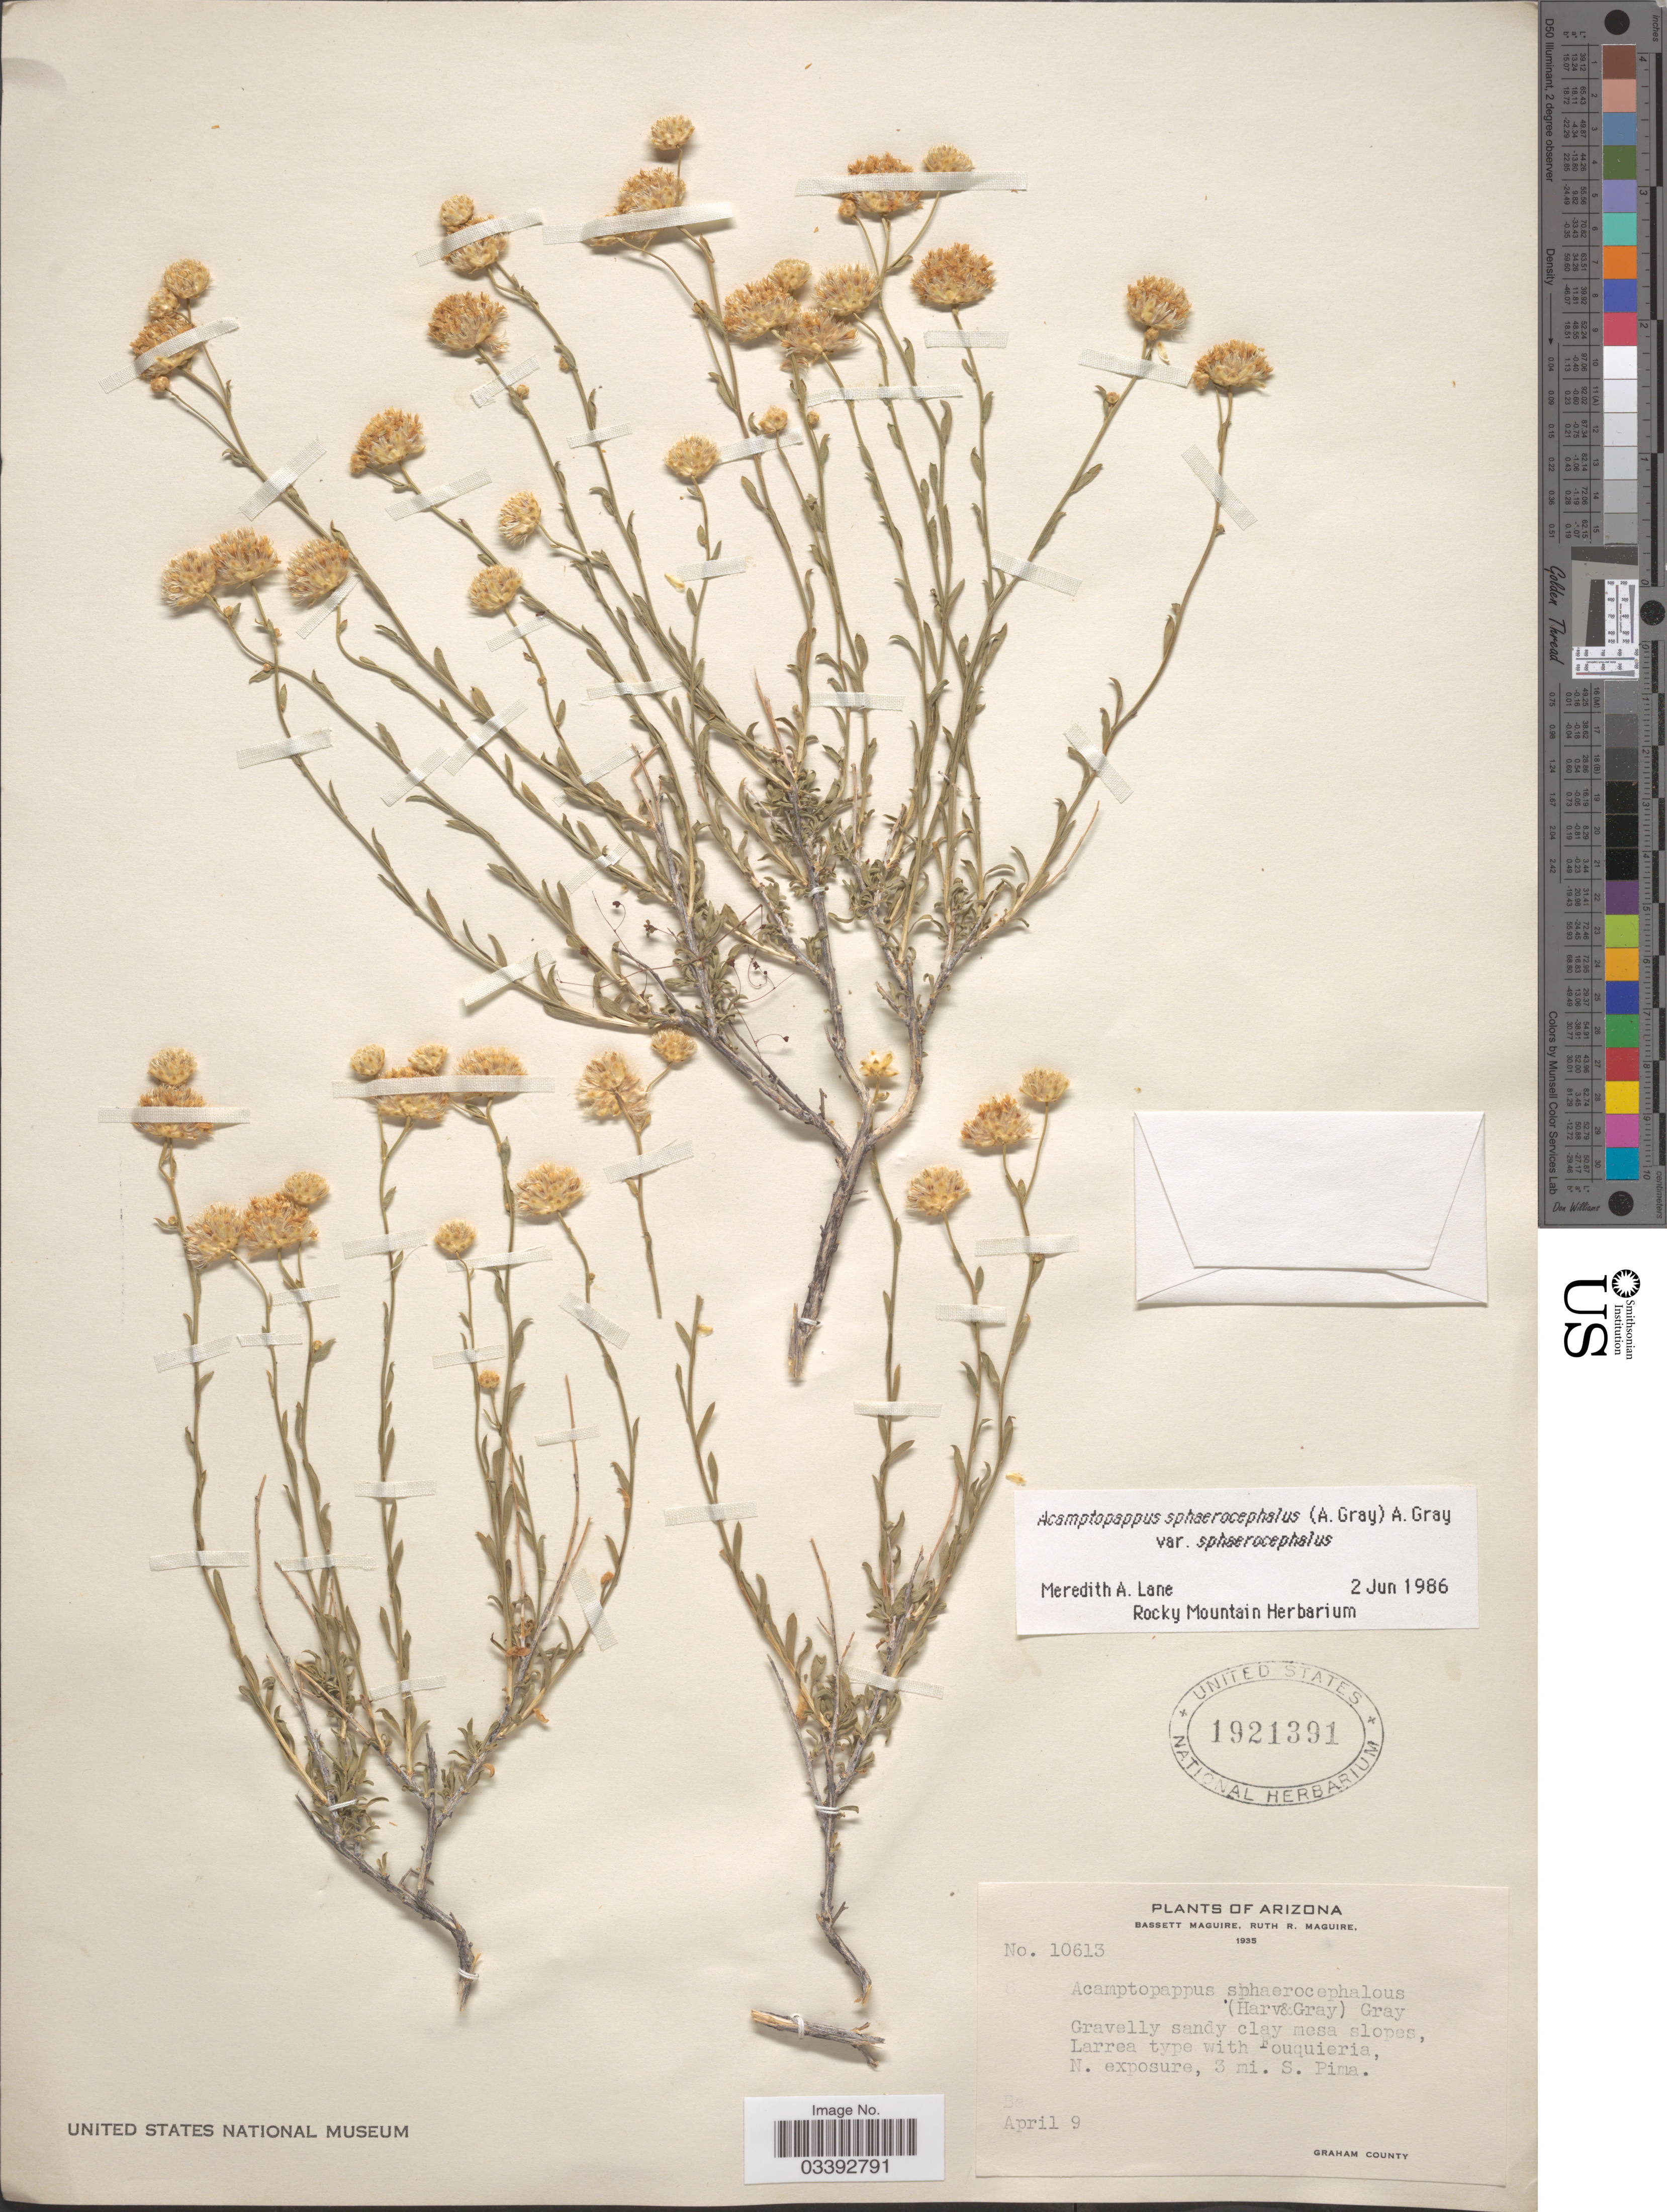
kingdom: Plantae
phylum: Tracheophyta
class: Magnoliopsida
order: Asterales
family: Asteraceae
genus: Acamptopappus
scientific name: Acamptopappus sphaerocephalus var. sphaerocephalus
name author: A. Gray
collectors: B. Maguire & R. R. Maguire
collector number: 10613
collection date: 1935-04-09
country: United States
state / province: Arizona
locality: N. exposure, 3 mi. S. Pima. Graham County.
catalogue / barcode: US 1921391